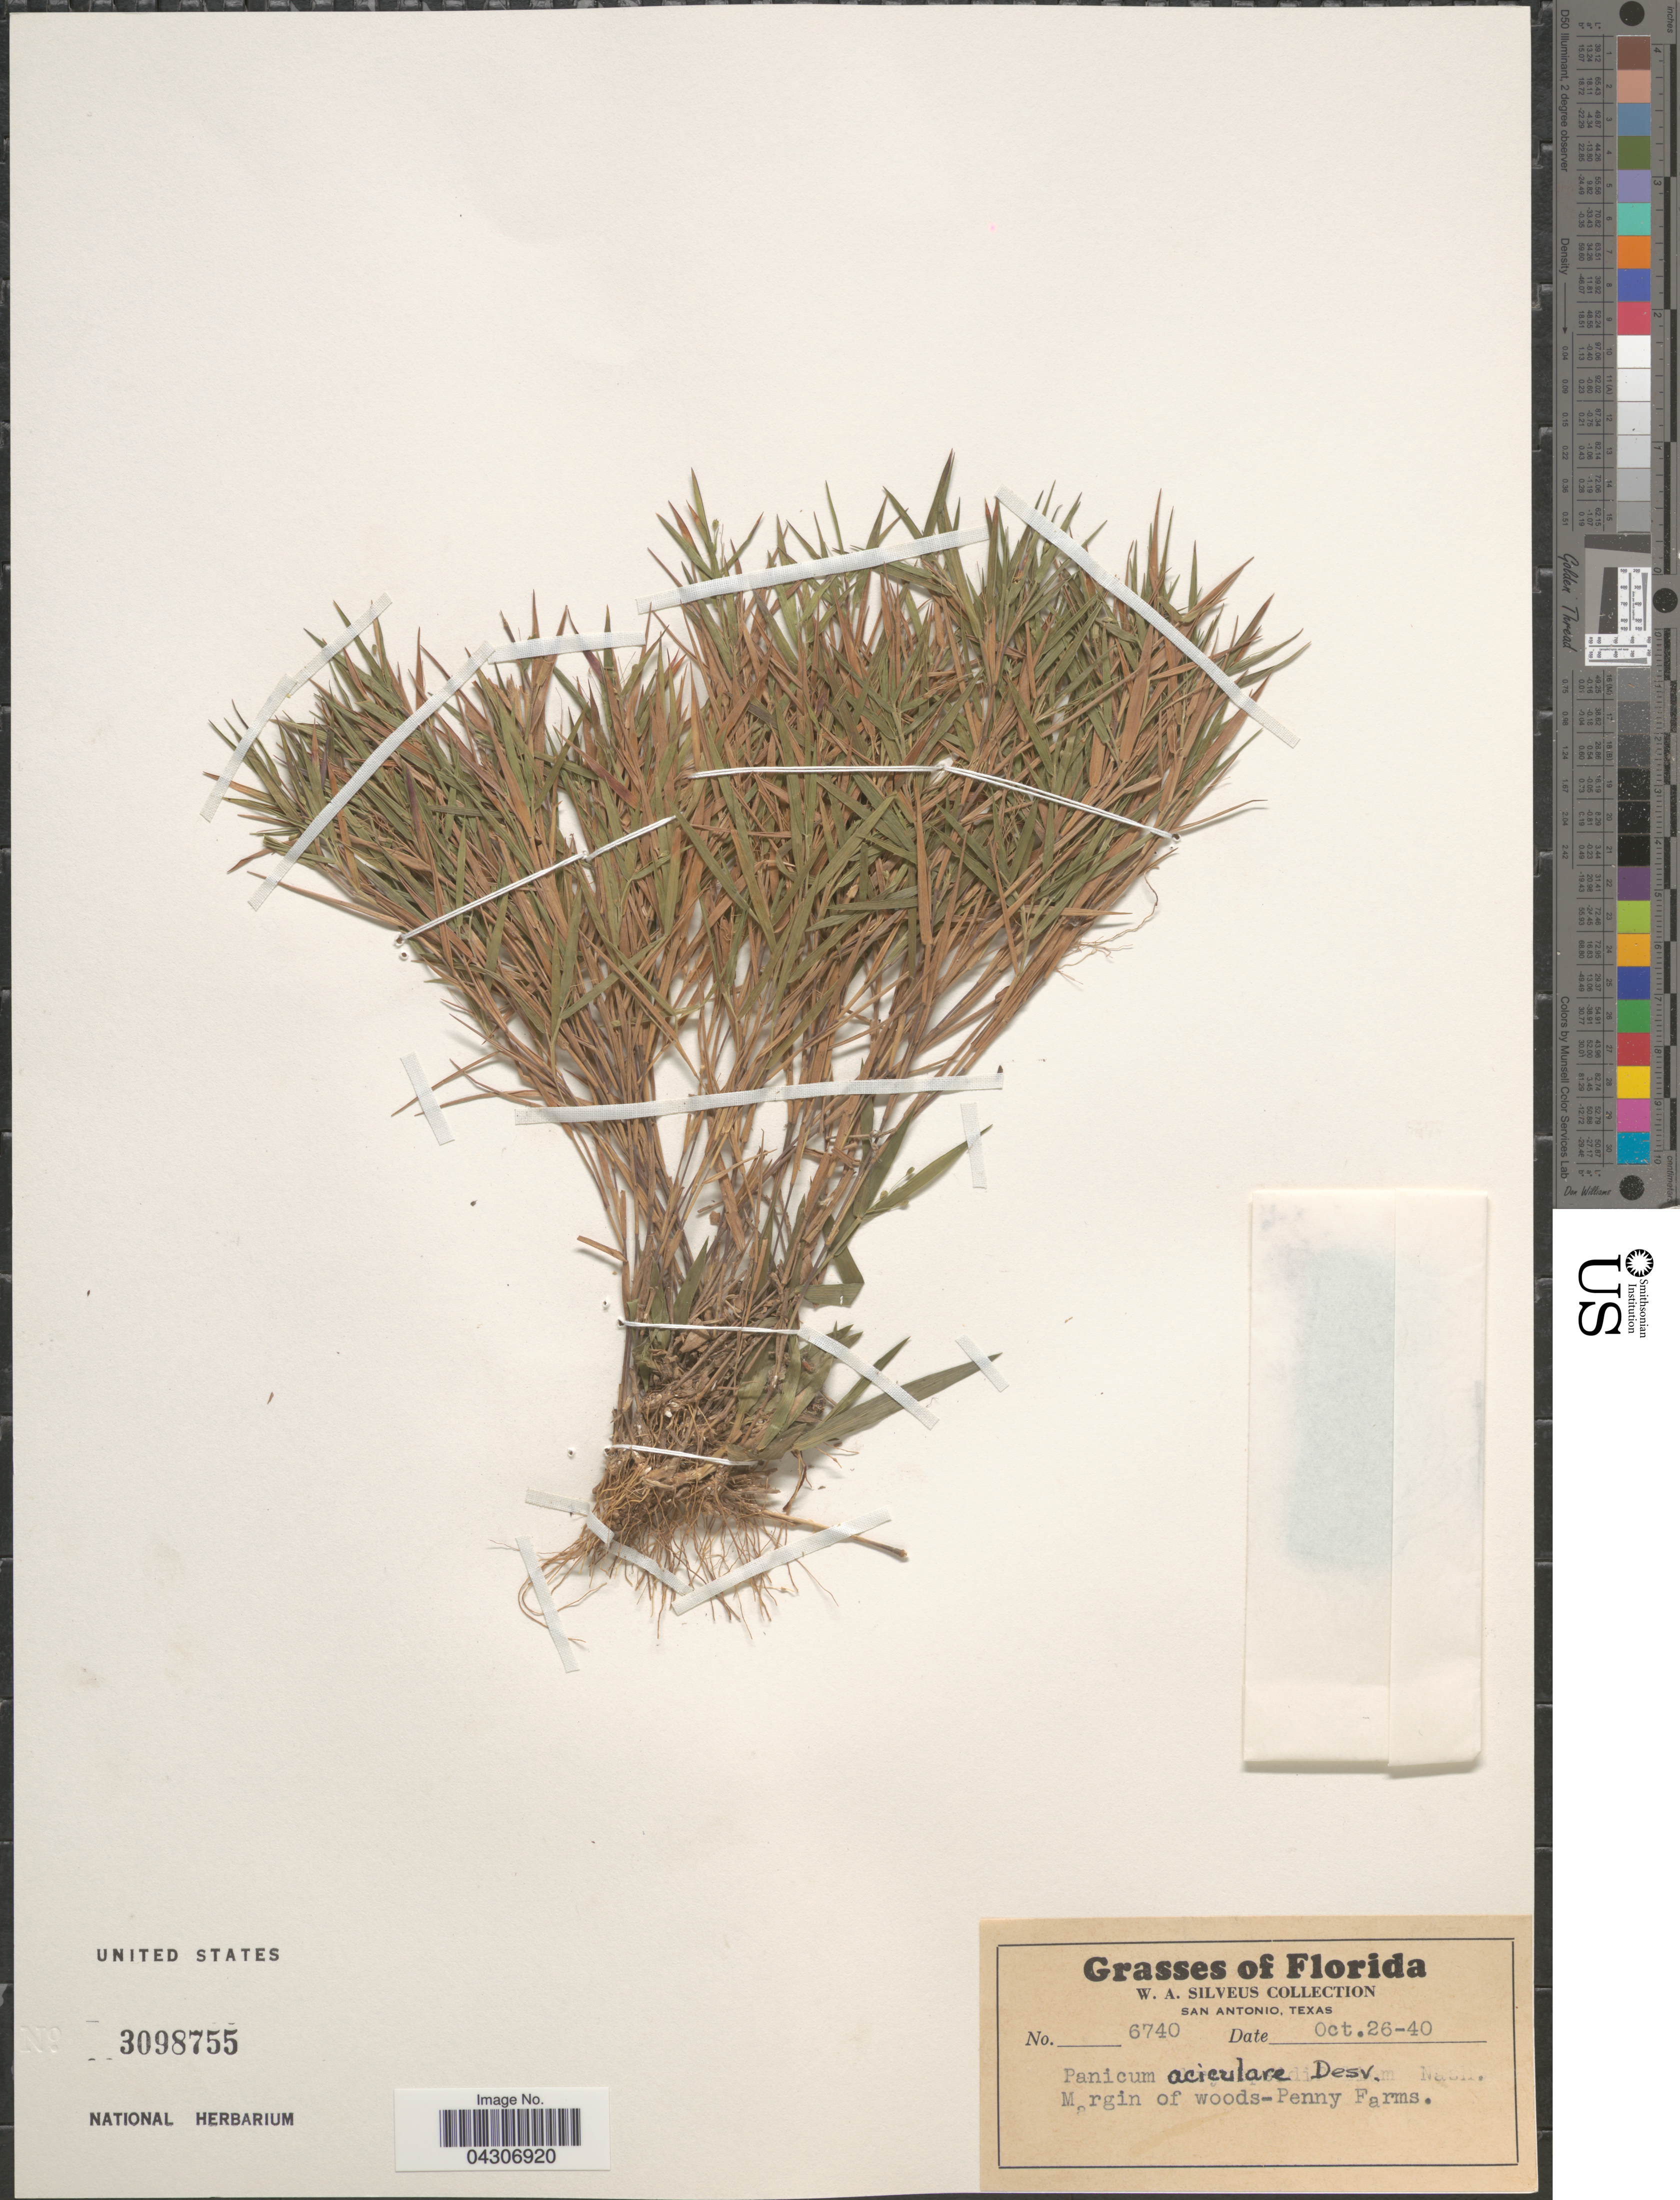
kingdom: Plantae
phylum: Tracheophyta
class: Liliopsida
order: Poales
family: Poaceae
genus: Dichanthelium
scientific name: Dichanthelium aciculare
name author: (Desv. ex Poir.) Gould & C.A. Clark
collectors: W. Silveus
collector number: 6740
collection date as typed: Transcribed d/m/y: 26/10/40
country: United States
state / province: Florida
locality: Margin of woods-Penny Farms.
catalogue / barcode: US 3098755